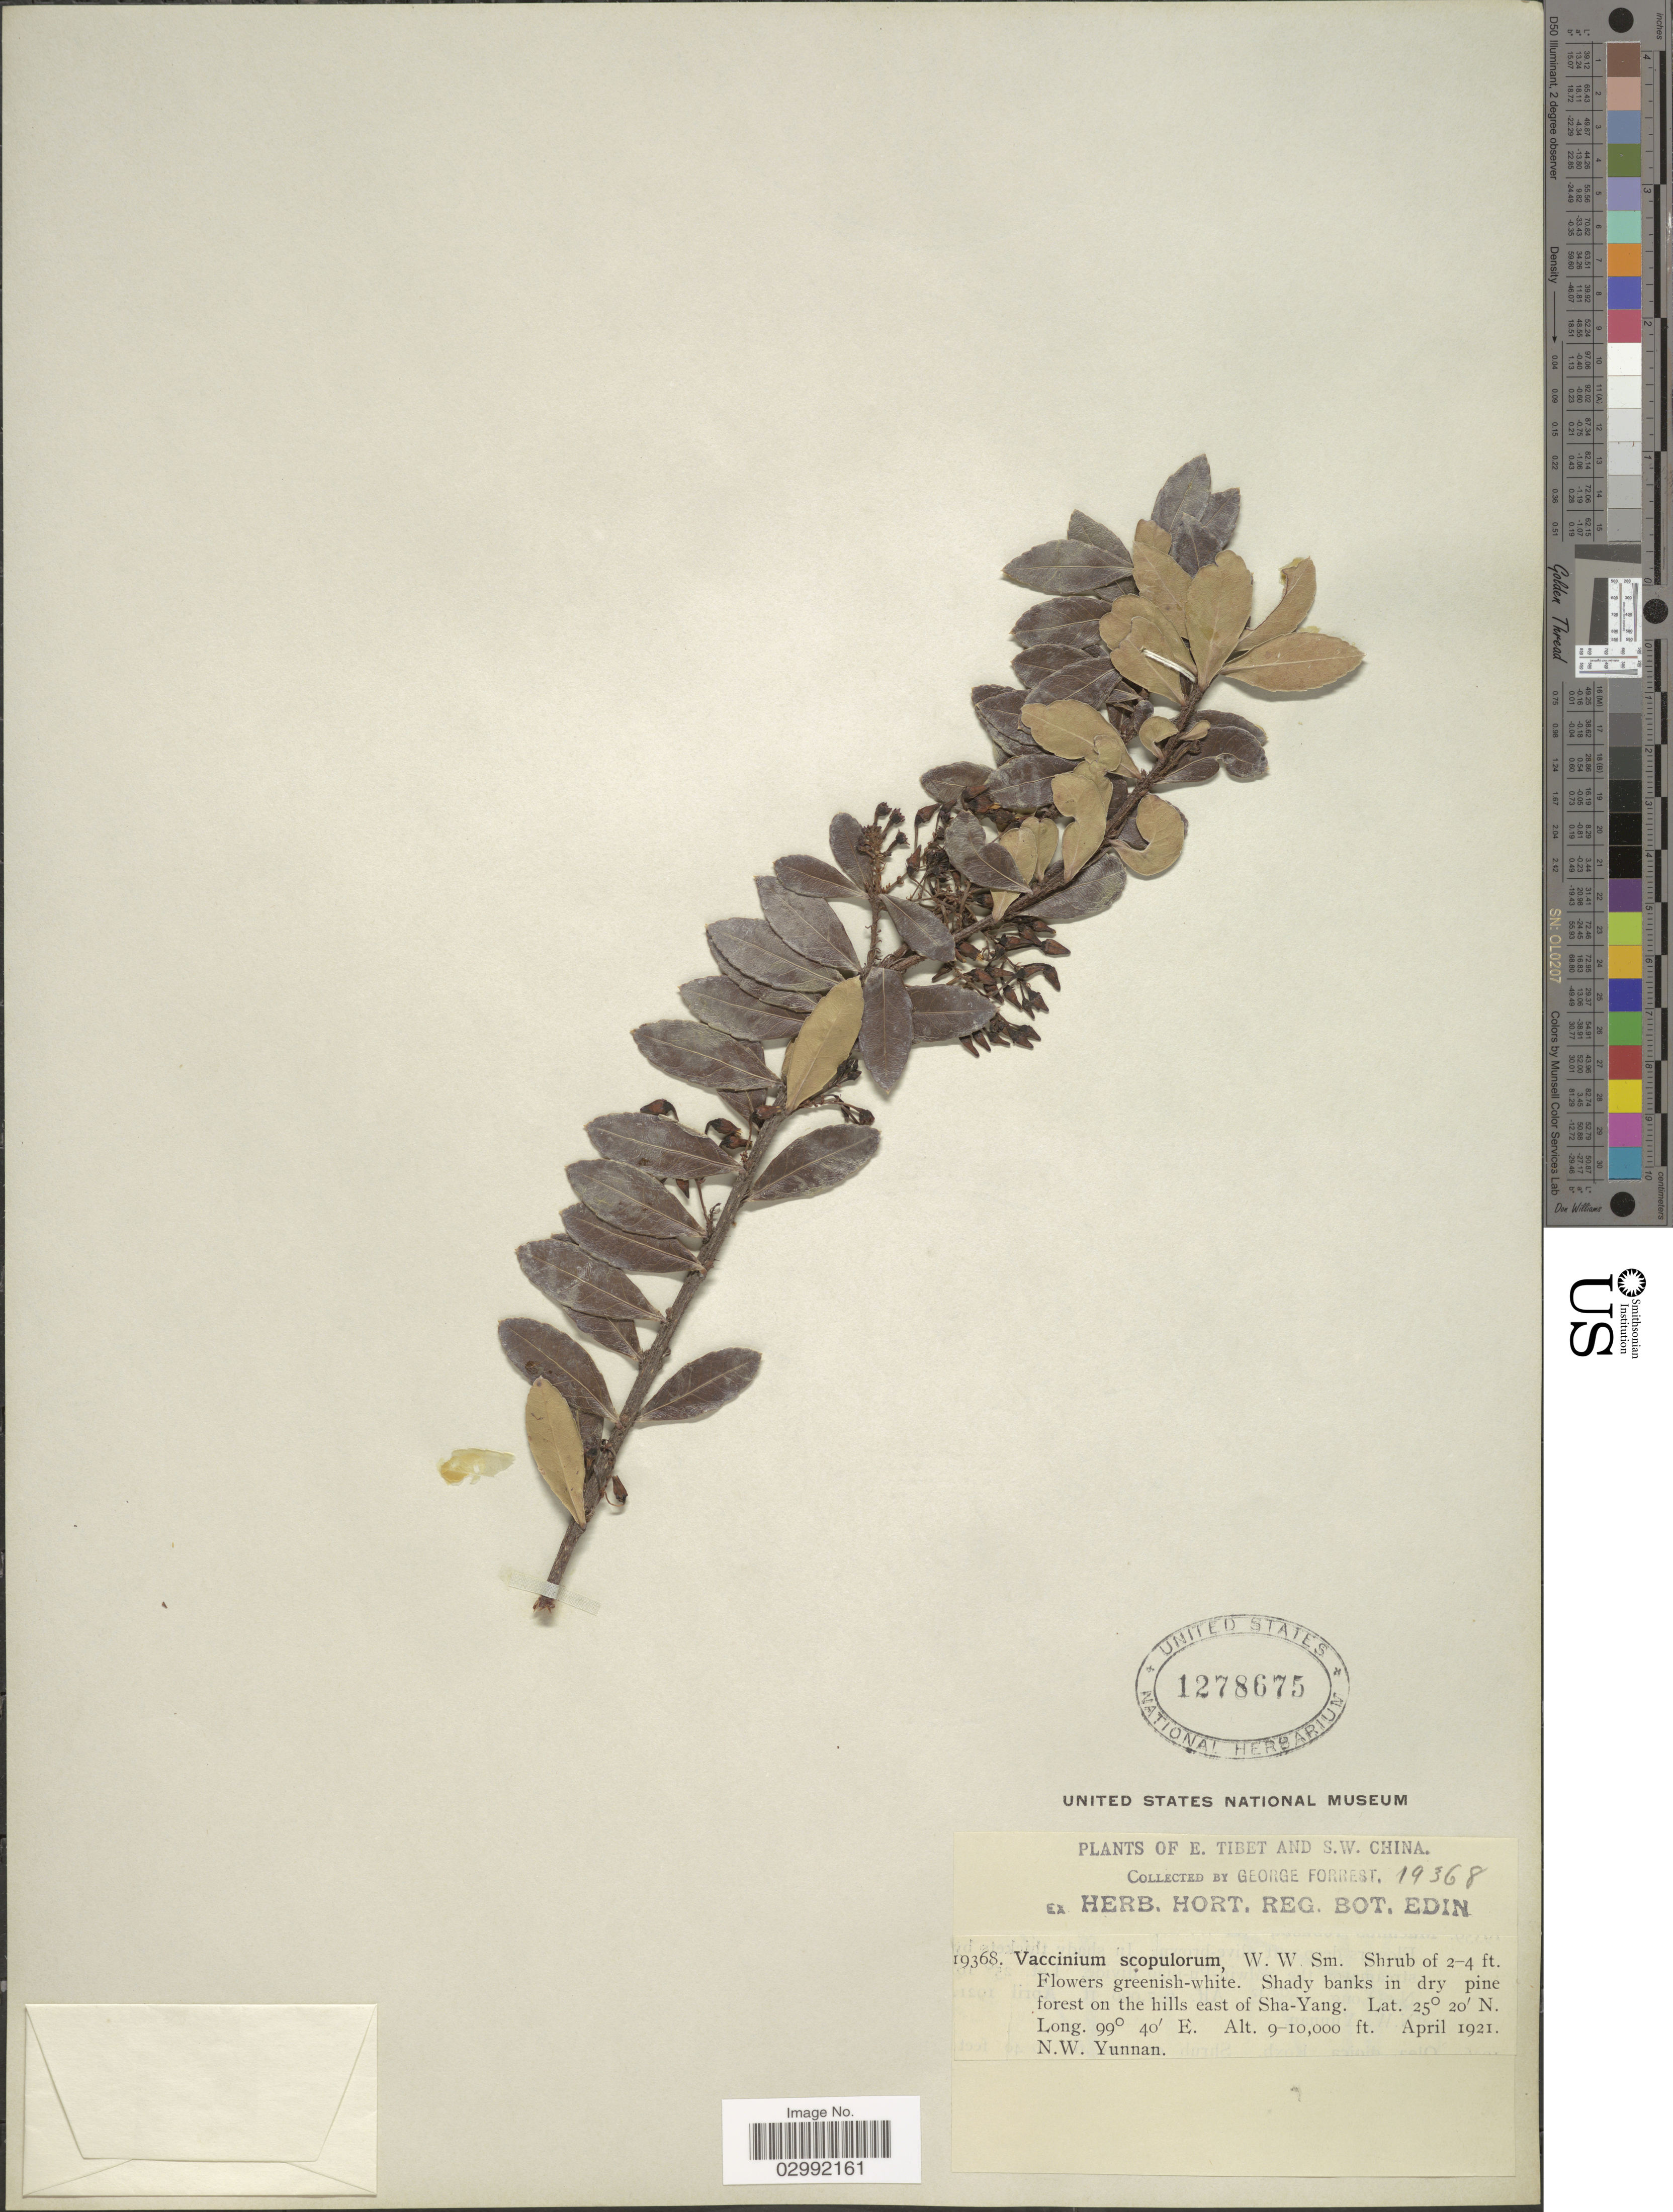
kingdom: Plantae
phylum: Tracheophyta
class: Magnoliopsida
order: Ericales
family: Ericaceae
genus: Vaccinium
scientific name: Vaccinium scopulorum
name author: W.W. Sm.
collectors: G. Forrest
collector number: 19368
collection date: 1921-04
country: China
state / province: Yunnan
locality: Shady banks in dry pine forest on the hills east of Sha-Yang.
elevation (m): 2743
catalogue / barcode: US 1278675